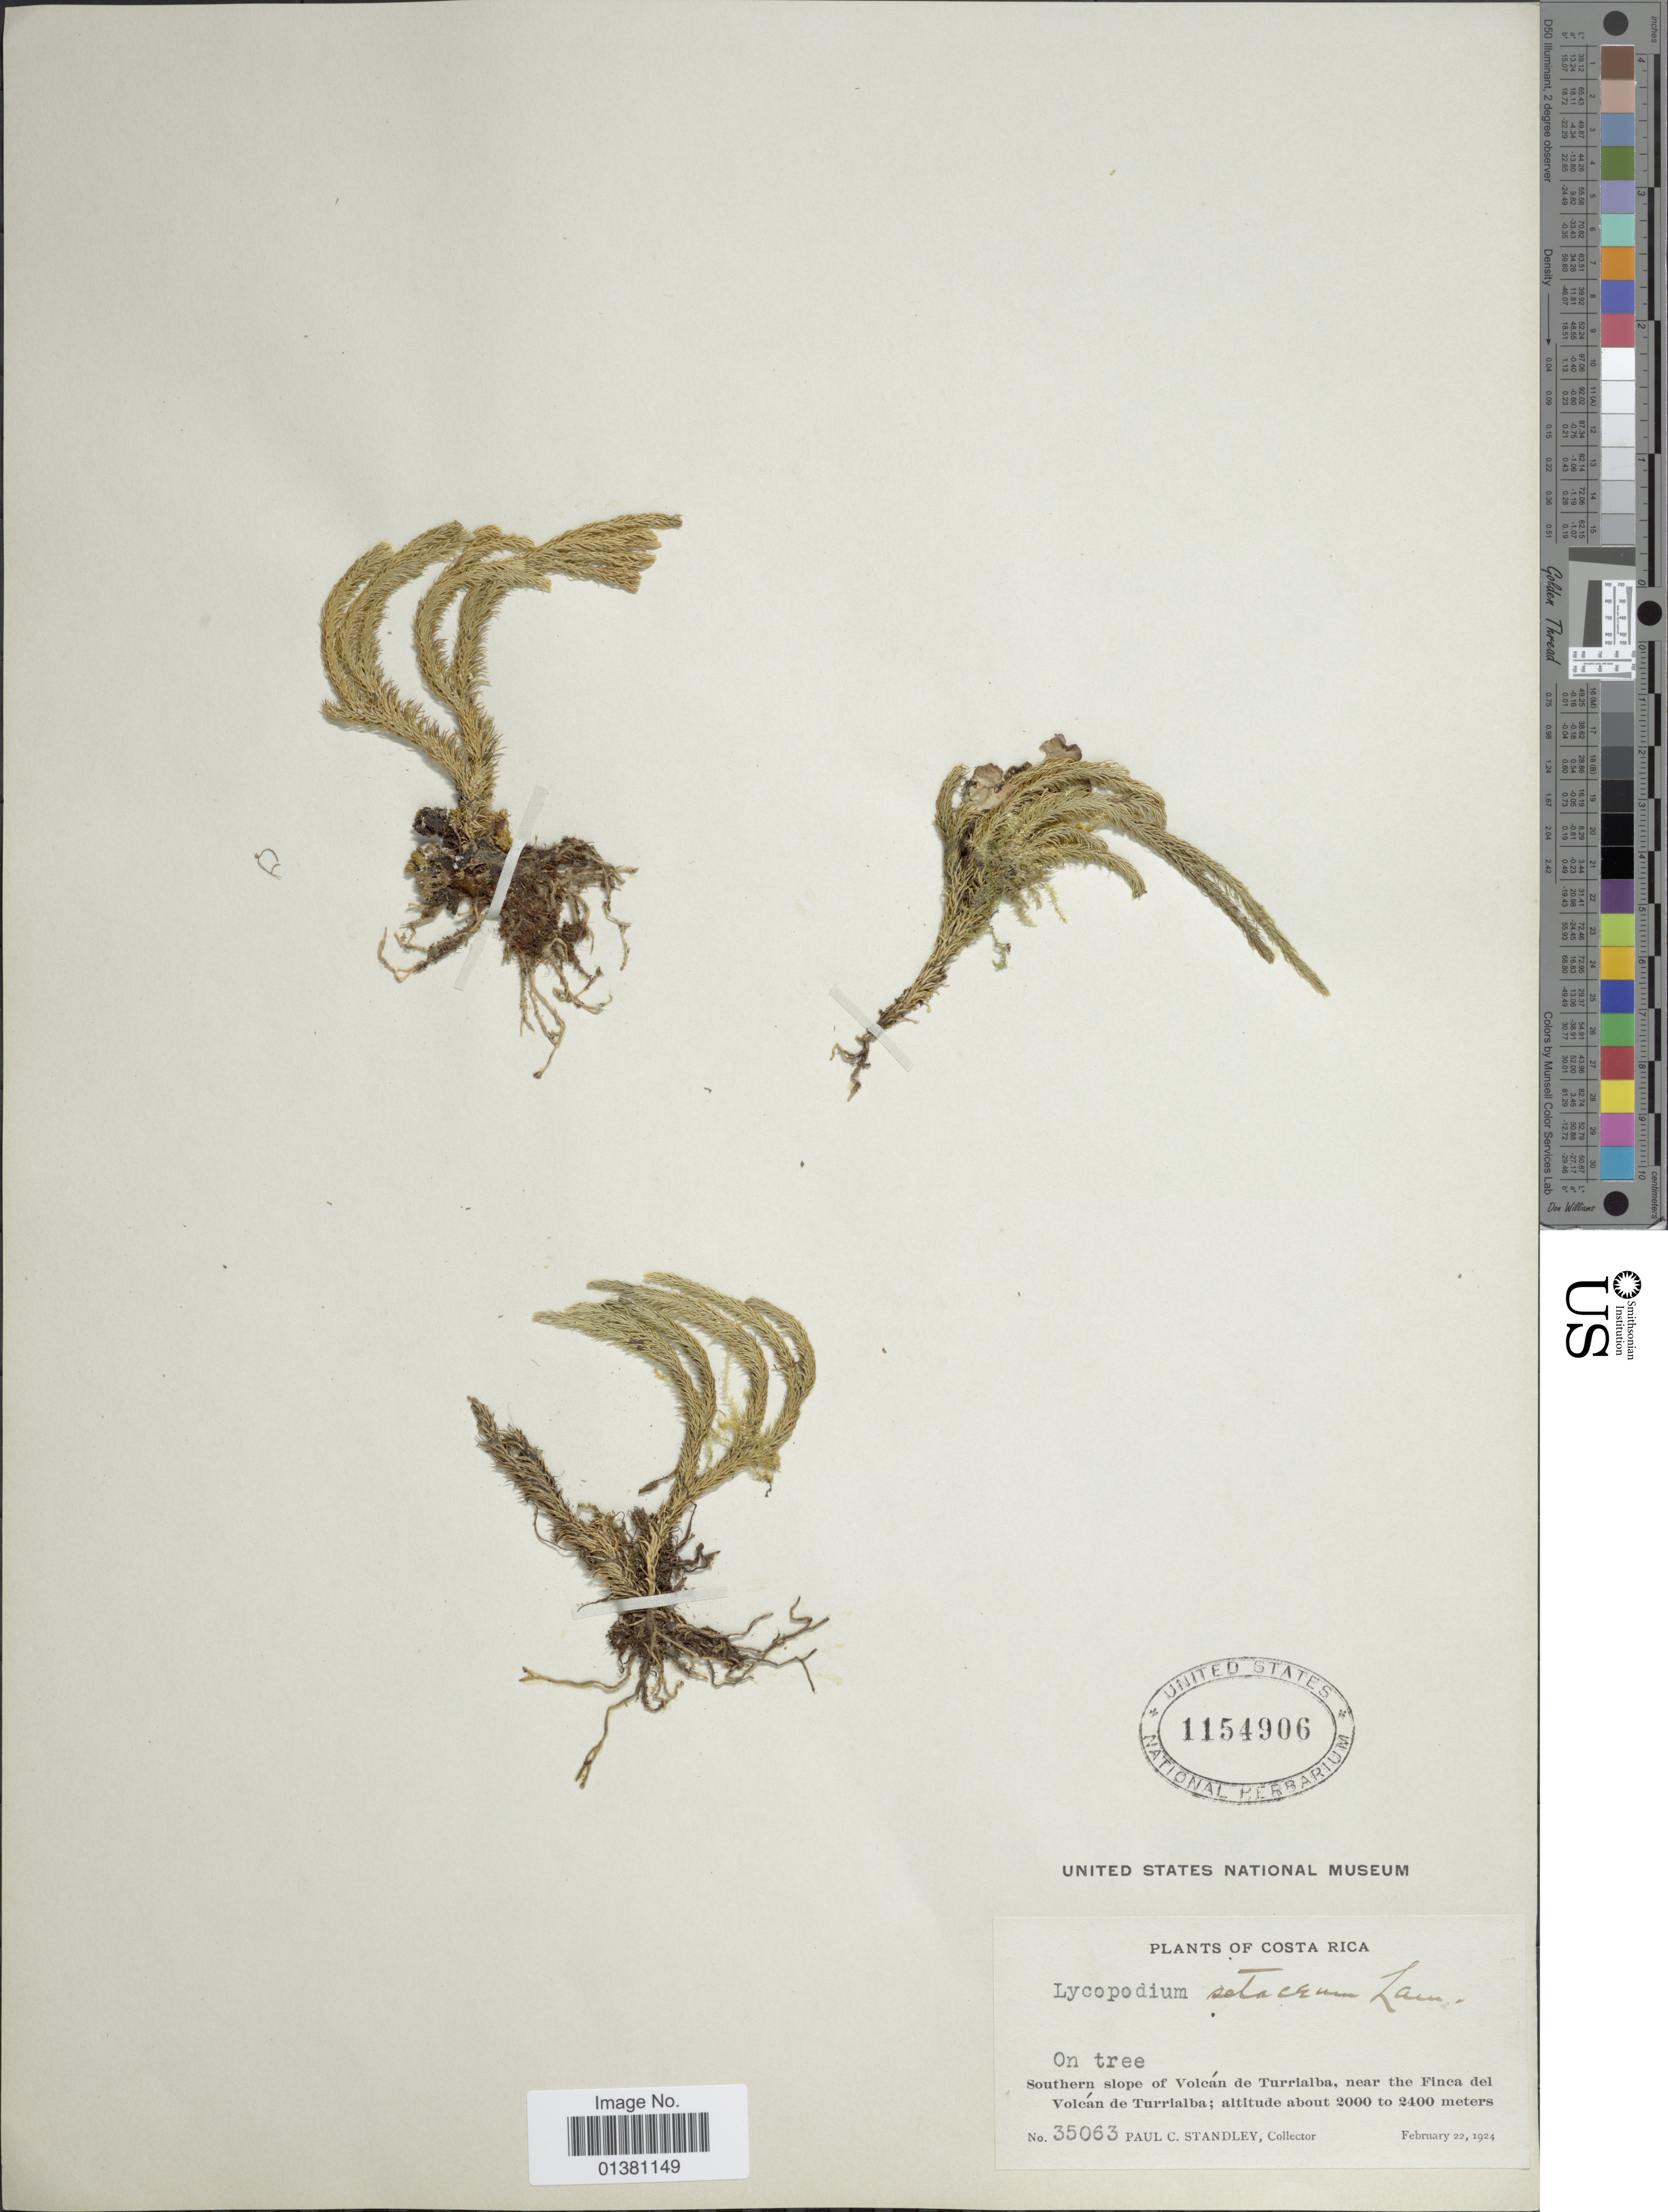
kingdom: Plantae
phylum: Tracheophyta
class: Lycopodiopsida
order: Lycopodiales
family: Lycopodiaceae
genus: Phlegmariurus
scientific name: Phlegmariurus pulcherrimus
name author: (Hook. & Grev.) Á. Löve & D. Löve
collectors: P. C. Standley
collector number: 35063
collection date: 1924-02-22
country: Costa Rica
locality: Southern slope of Volcán de Turrialba, near the Finca del Volcán de Turrialba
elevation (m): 2000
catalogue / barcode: US 1154906